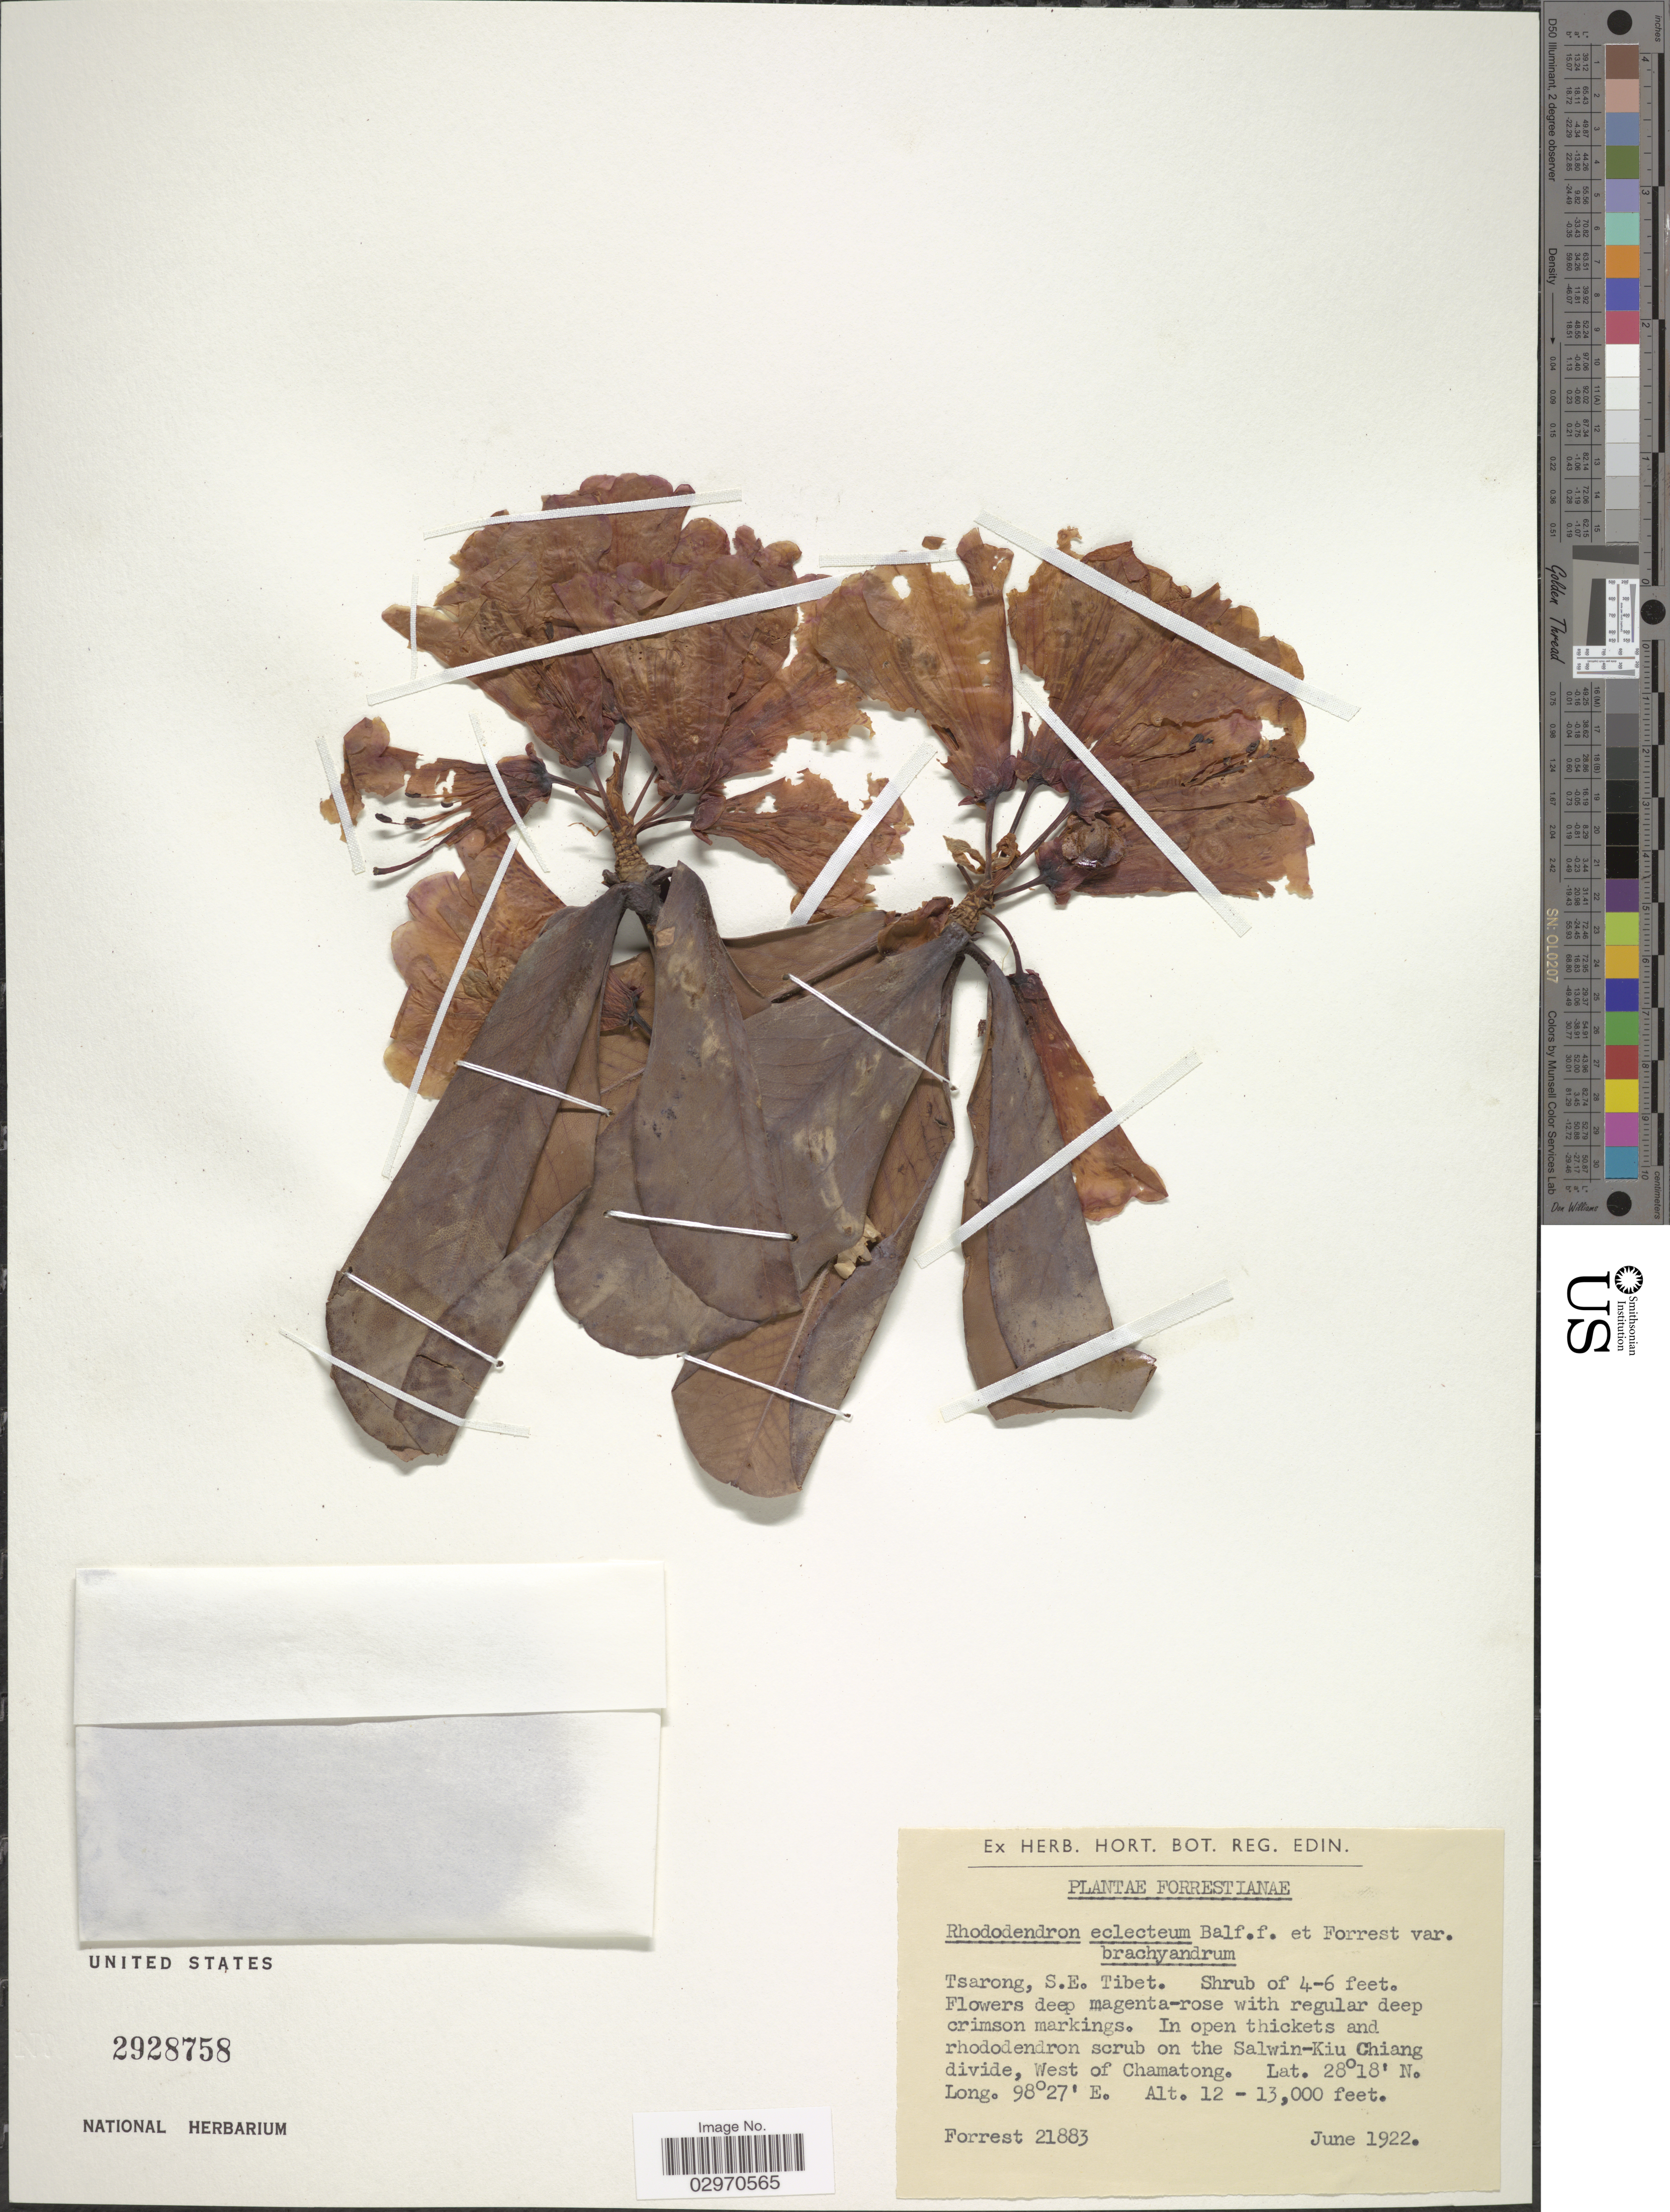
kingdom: Plantae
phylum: Tracheophyta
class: Magnoliopsida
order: Ericales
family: Ericaceae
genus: Rhododendron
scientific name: Rhododendron eclecteum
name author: Balf. f. & Forrest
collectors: -. Forrest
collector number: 21883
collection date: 1922-06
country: China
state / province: Xizang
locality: Tsarong, S.E. Tibet. On the Salwin-Kiu Chiang divide, West of Chamatong.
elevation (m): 3658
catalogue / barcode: US 2928758